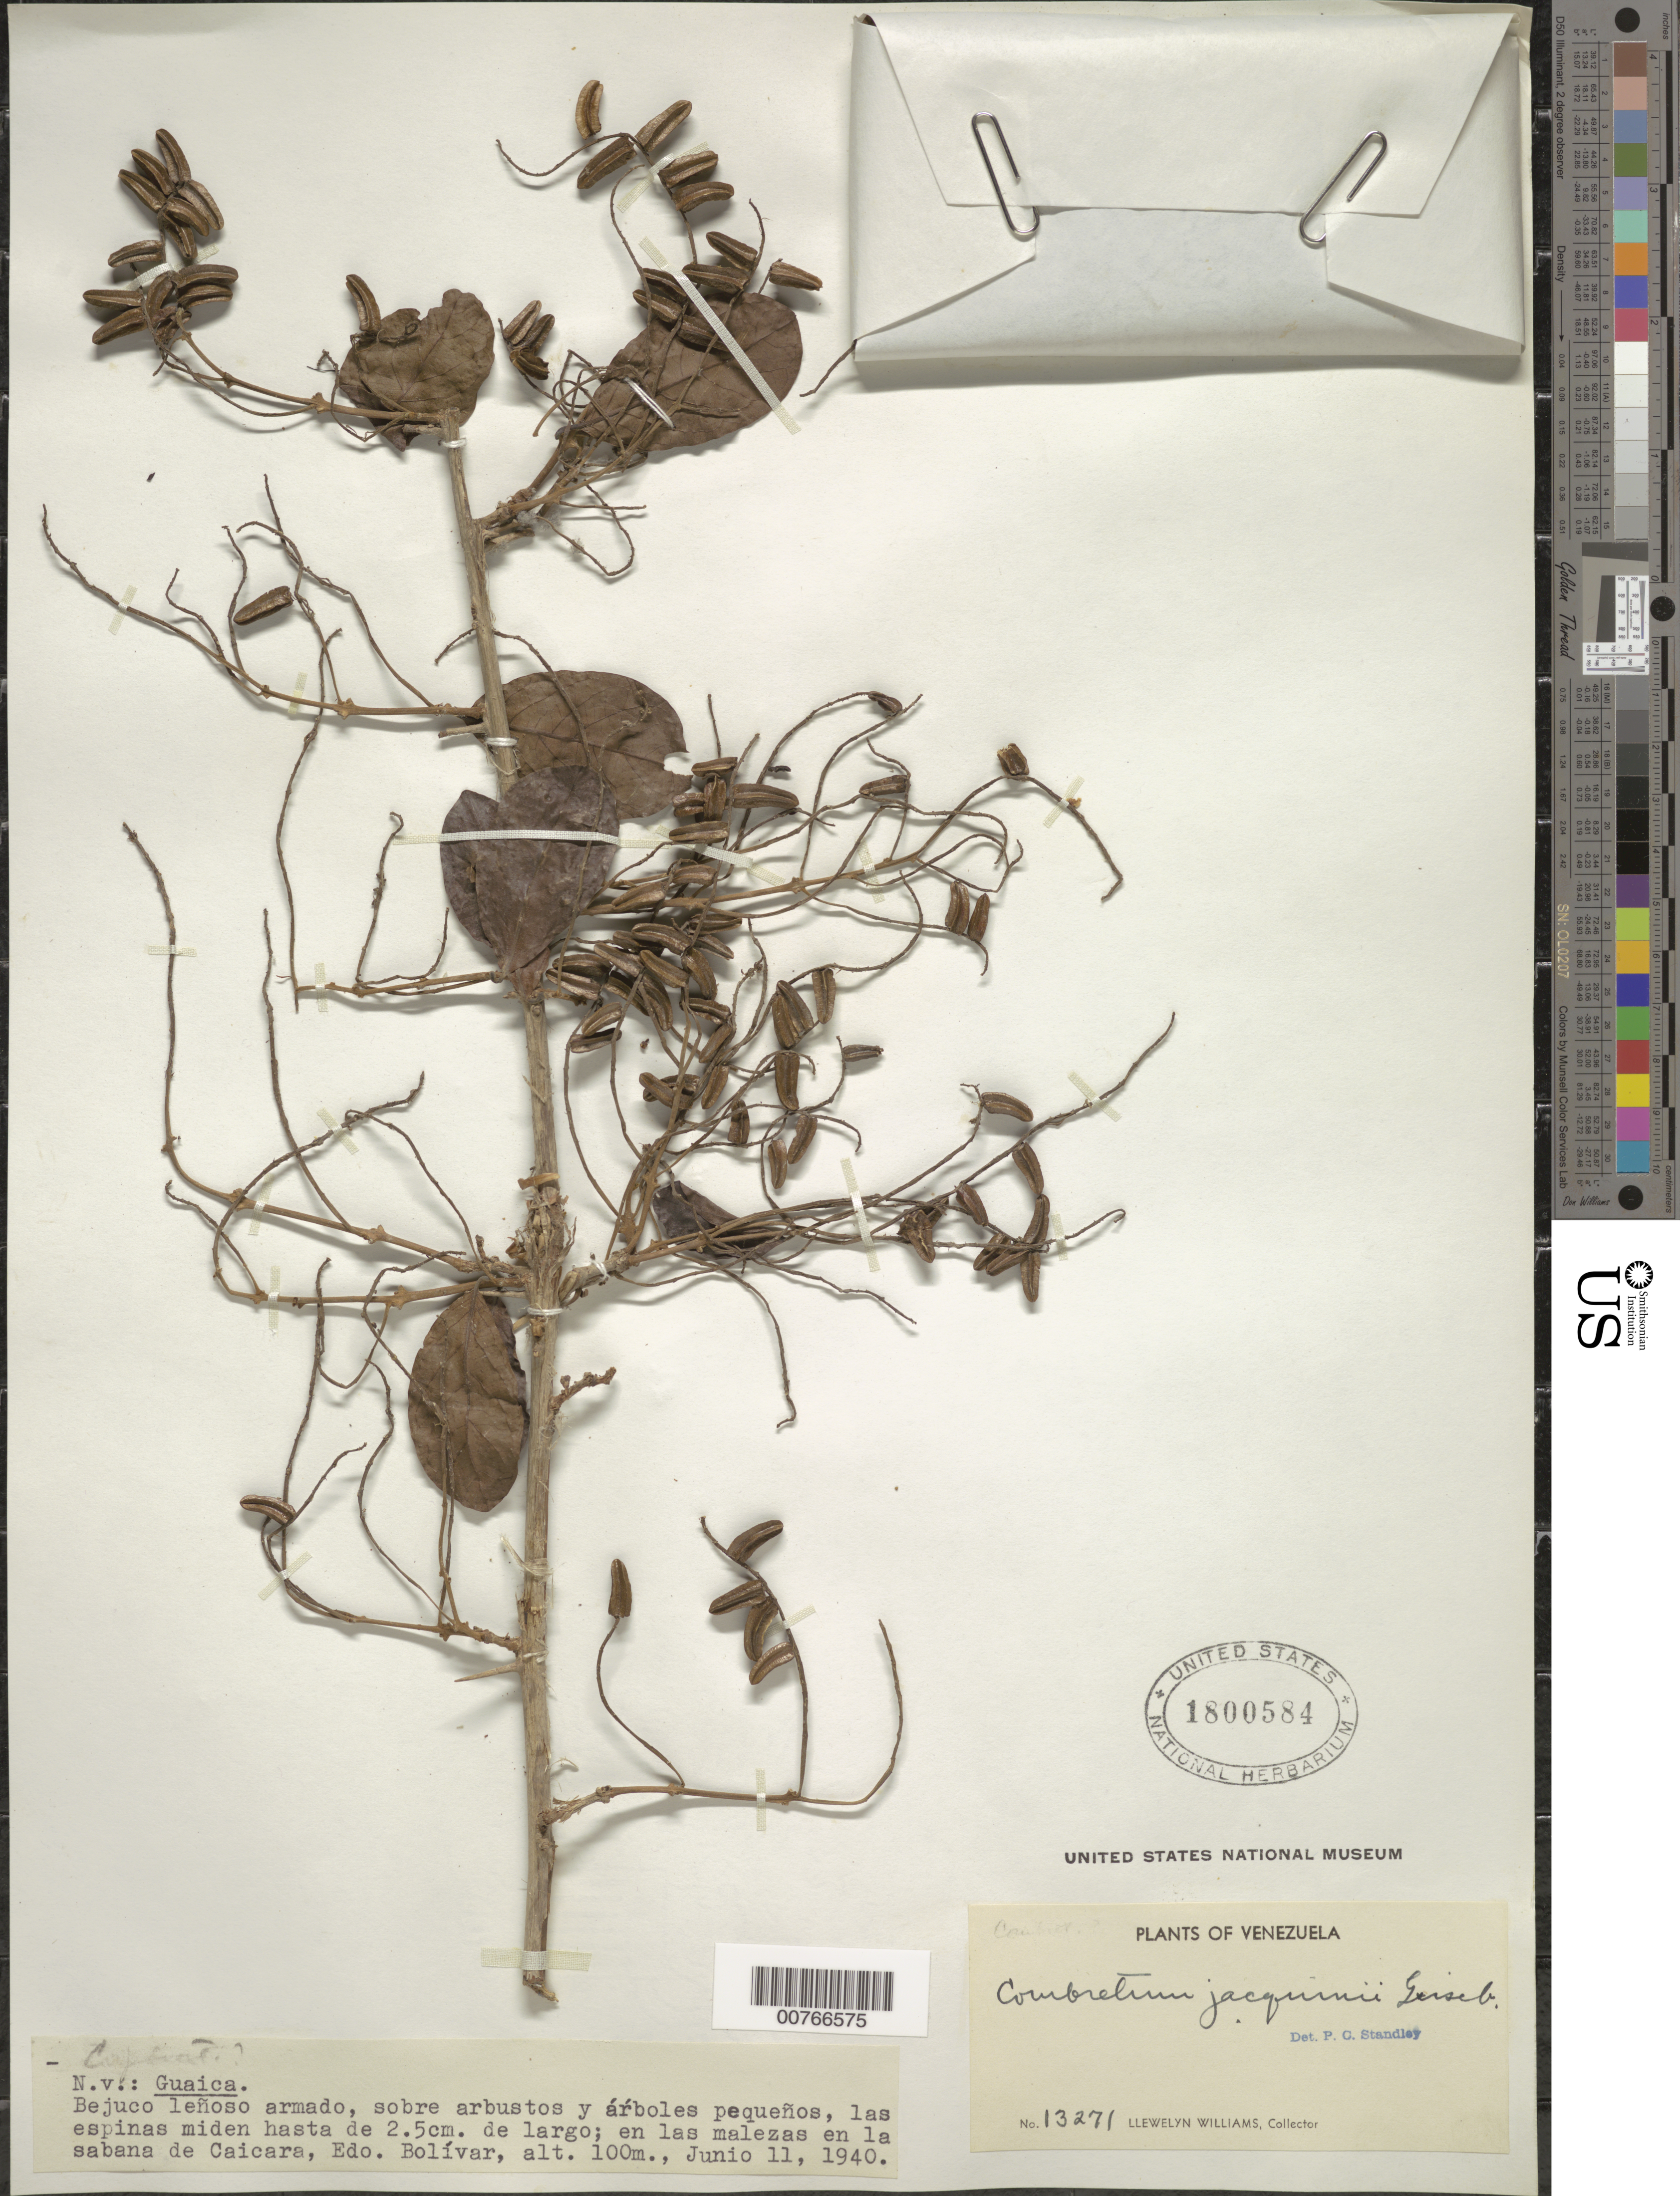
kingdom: Plantae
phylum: Tracheophyta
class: Magnoliopsida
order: Myrtales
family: Combretaceae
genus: Combretum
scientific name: Combretum laxum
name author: Jacq.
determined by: Standley, Paul C.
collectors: Ll. Williams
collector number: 13271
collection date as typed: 11-Jun-40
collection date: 1940-06-11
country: Venezuela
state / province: Bolívar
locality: Caicara, Medio Orinoco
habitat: Malezas en la sabana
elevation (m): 100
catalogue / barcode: US 1800584